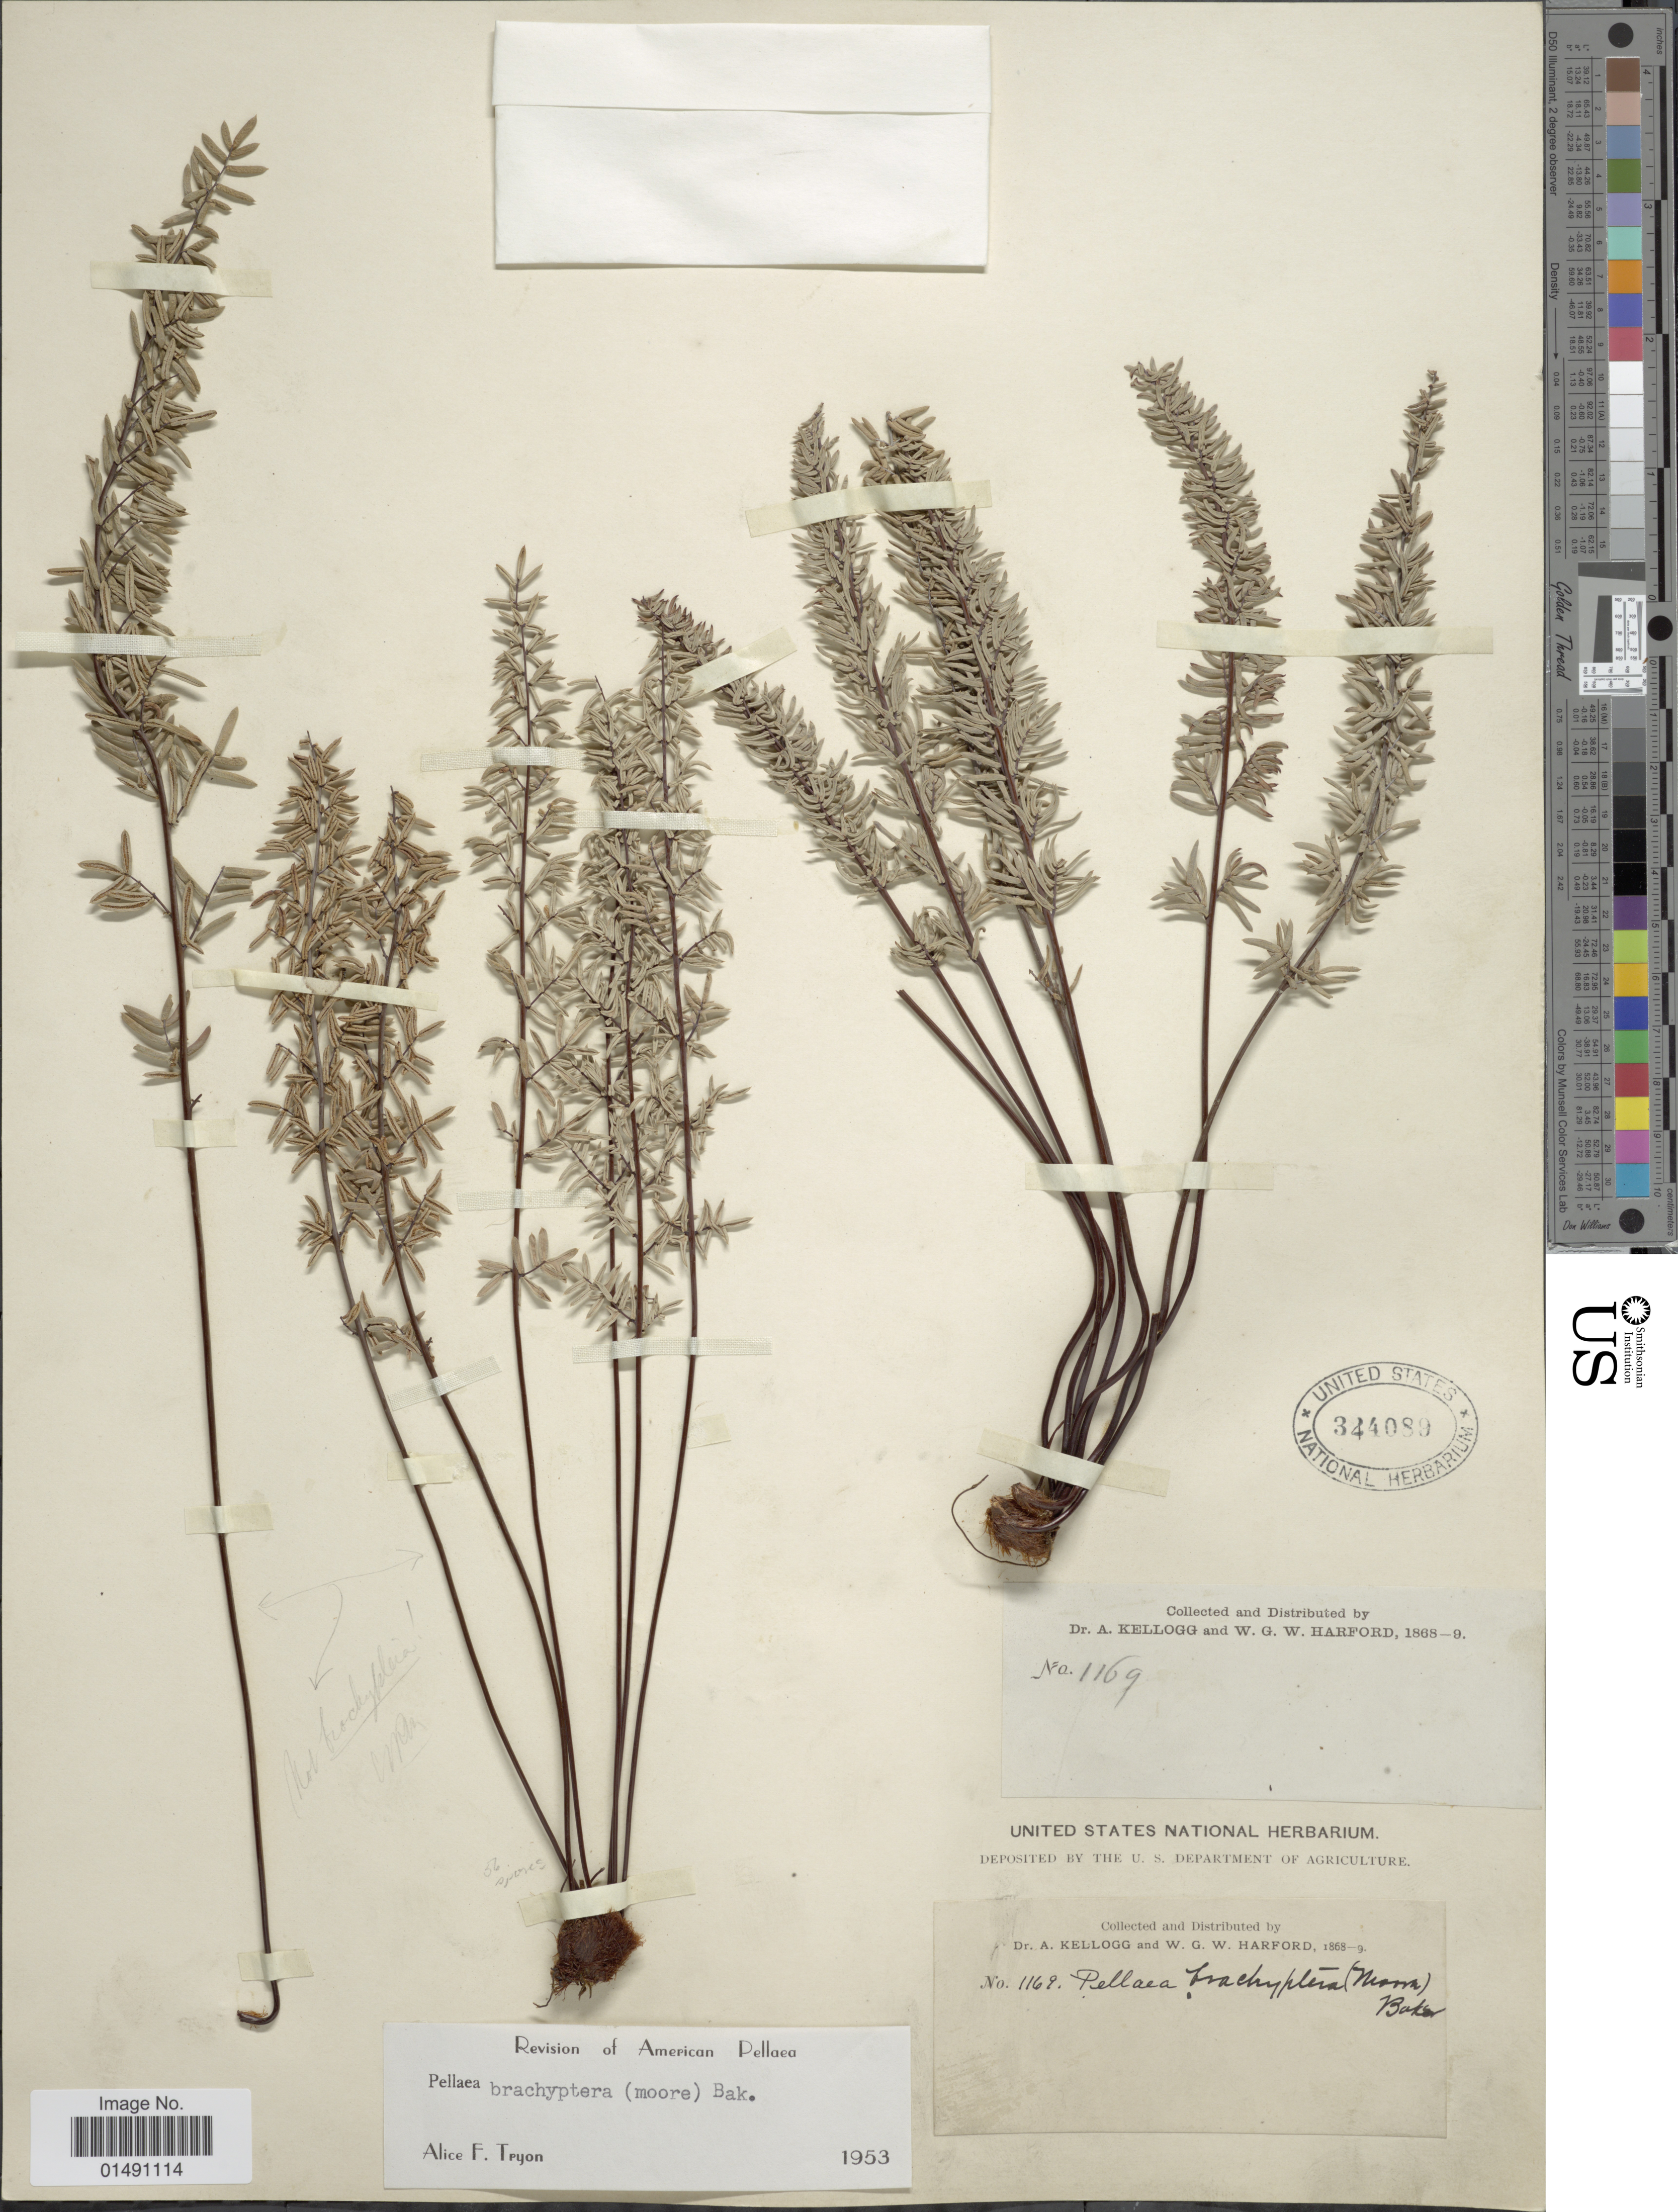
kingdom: Plantae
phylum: Tracheophyta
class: Polypodiopsida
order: Polypodiales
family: Pteridaceae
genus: Pellaea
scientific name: Pellaea brachyptera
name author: (T. Moore) Baker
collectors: A. Kellogg & W. G. W. Harford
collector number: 1169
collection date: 1868/1869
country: United States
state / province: California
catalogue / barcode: US 344089